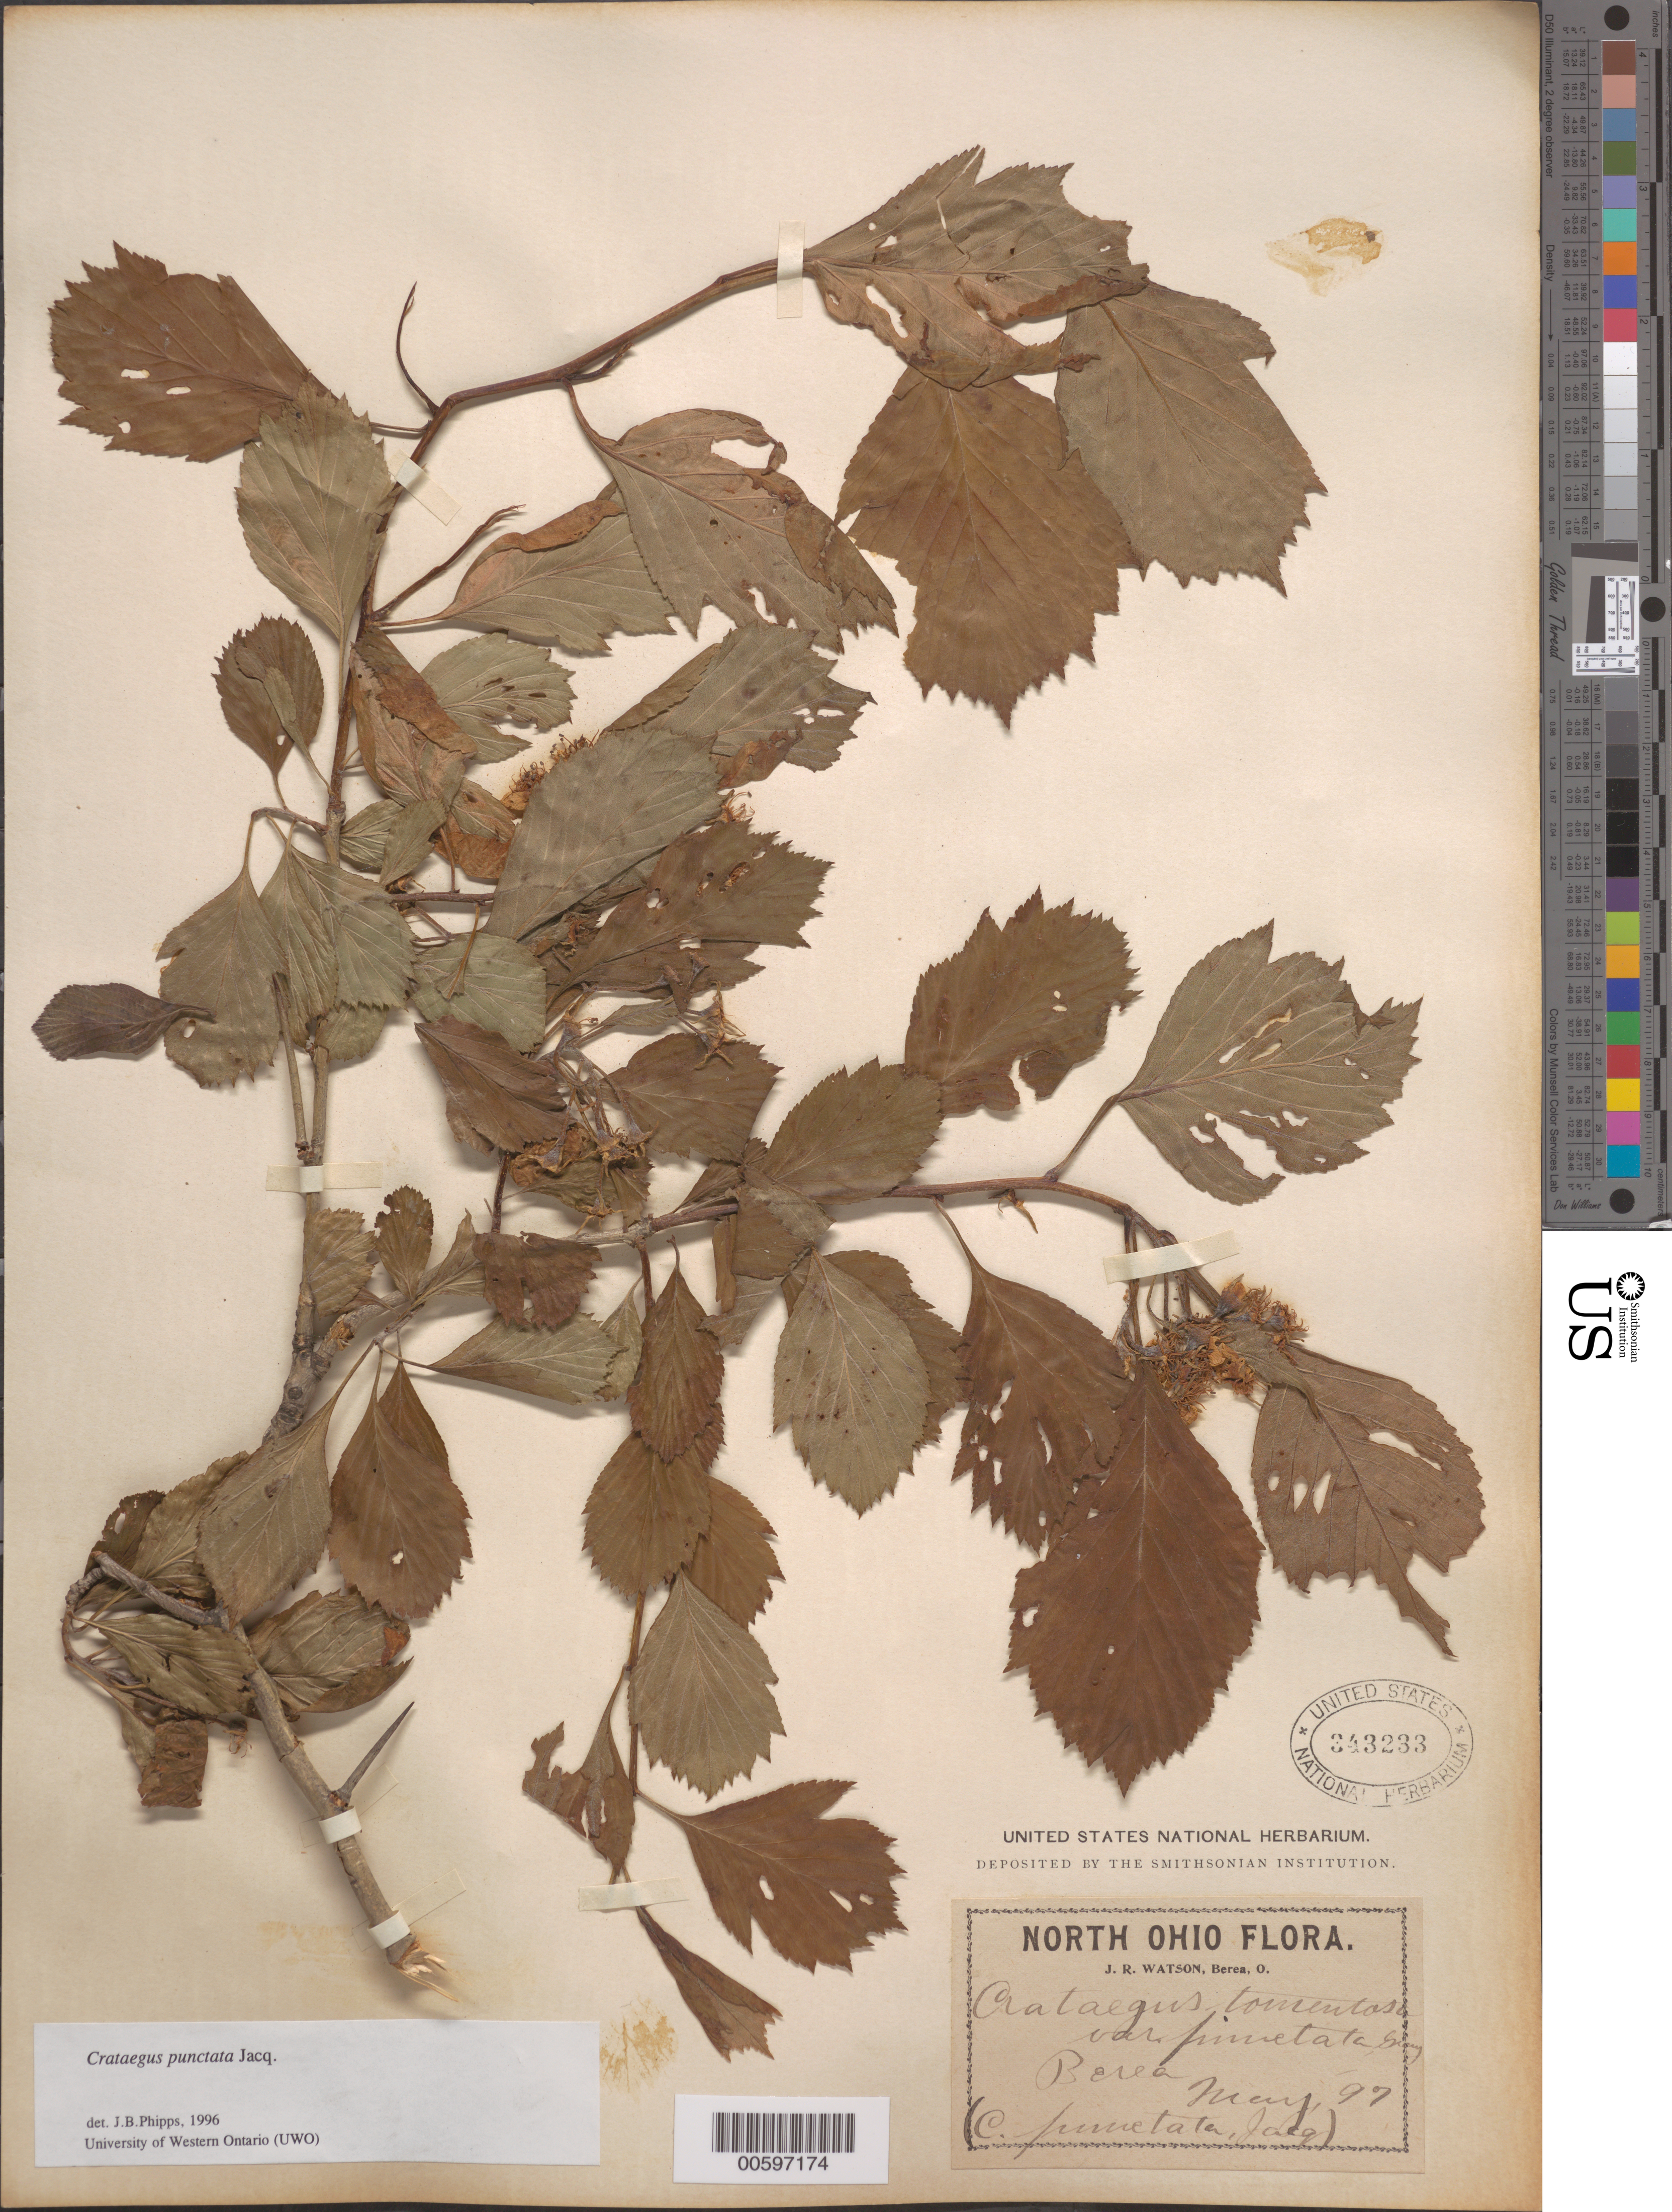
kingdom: Plantae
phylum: Tracheophyta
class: Magnoliopsida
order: Rosales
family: Rosaceae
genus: Crataegus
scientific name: Crataegus punctata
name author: Jacq.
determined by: Phipps, James B., (UWO), University of Western Ontario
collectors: J. R. Watson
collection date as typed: May 1897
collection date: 1897-05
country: United States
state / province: Ohio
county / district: Cuyahoga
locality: Berea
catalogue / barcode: US 343233